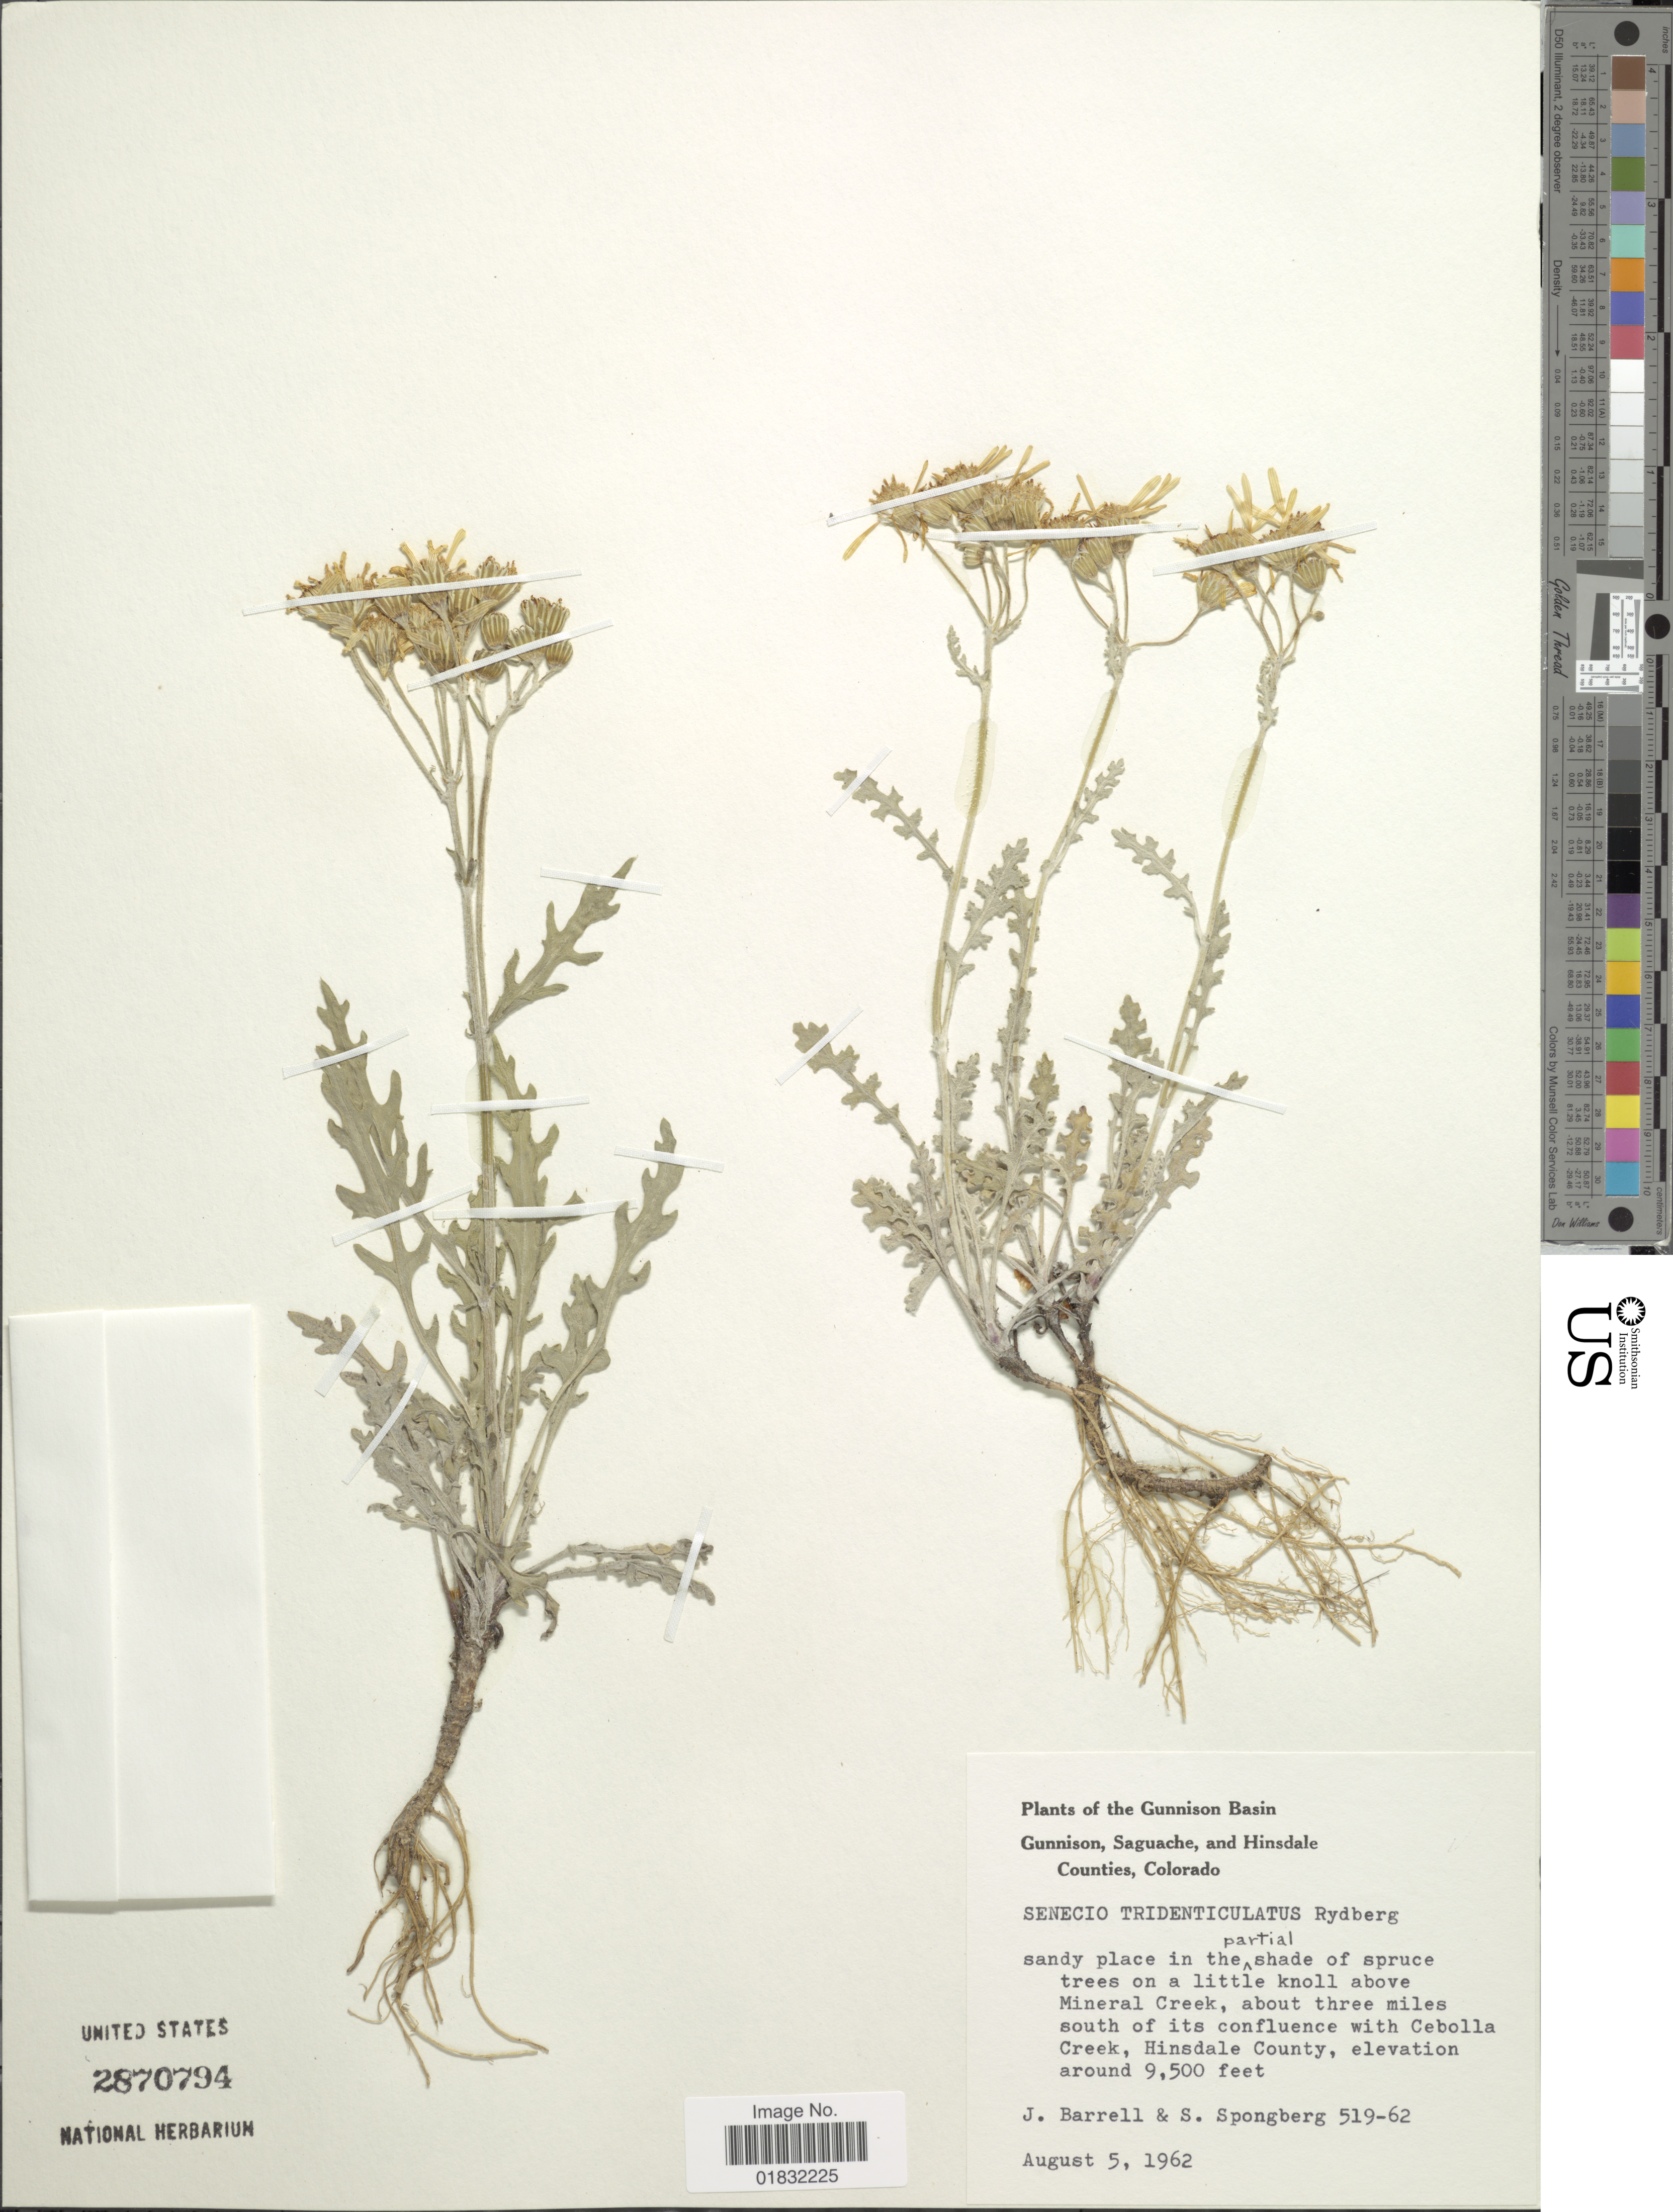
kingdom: Plantae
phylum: Tracheophyta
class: Magnoliopsida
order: Asterales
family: Asteraceae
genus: Packera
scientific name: Packera tridenticulata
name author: (Rydb.) W.A. Weber & Á. Löve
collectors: J. Barrell & S. A.Spongberg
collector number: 519-62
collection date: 1962-08-05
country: United States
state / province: Colorado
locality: The Gunnison Basin Gunnison, Saguache, and Hinsdale Counties, sandy place in the partial shade of spruce trees on a little knoll above Mineral Creek, about three miles south of its confluence with Cebolla Creek, Hinsdale County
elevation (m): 2896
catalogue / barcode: US 2870794